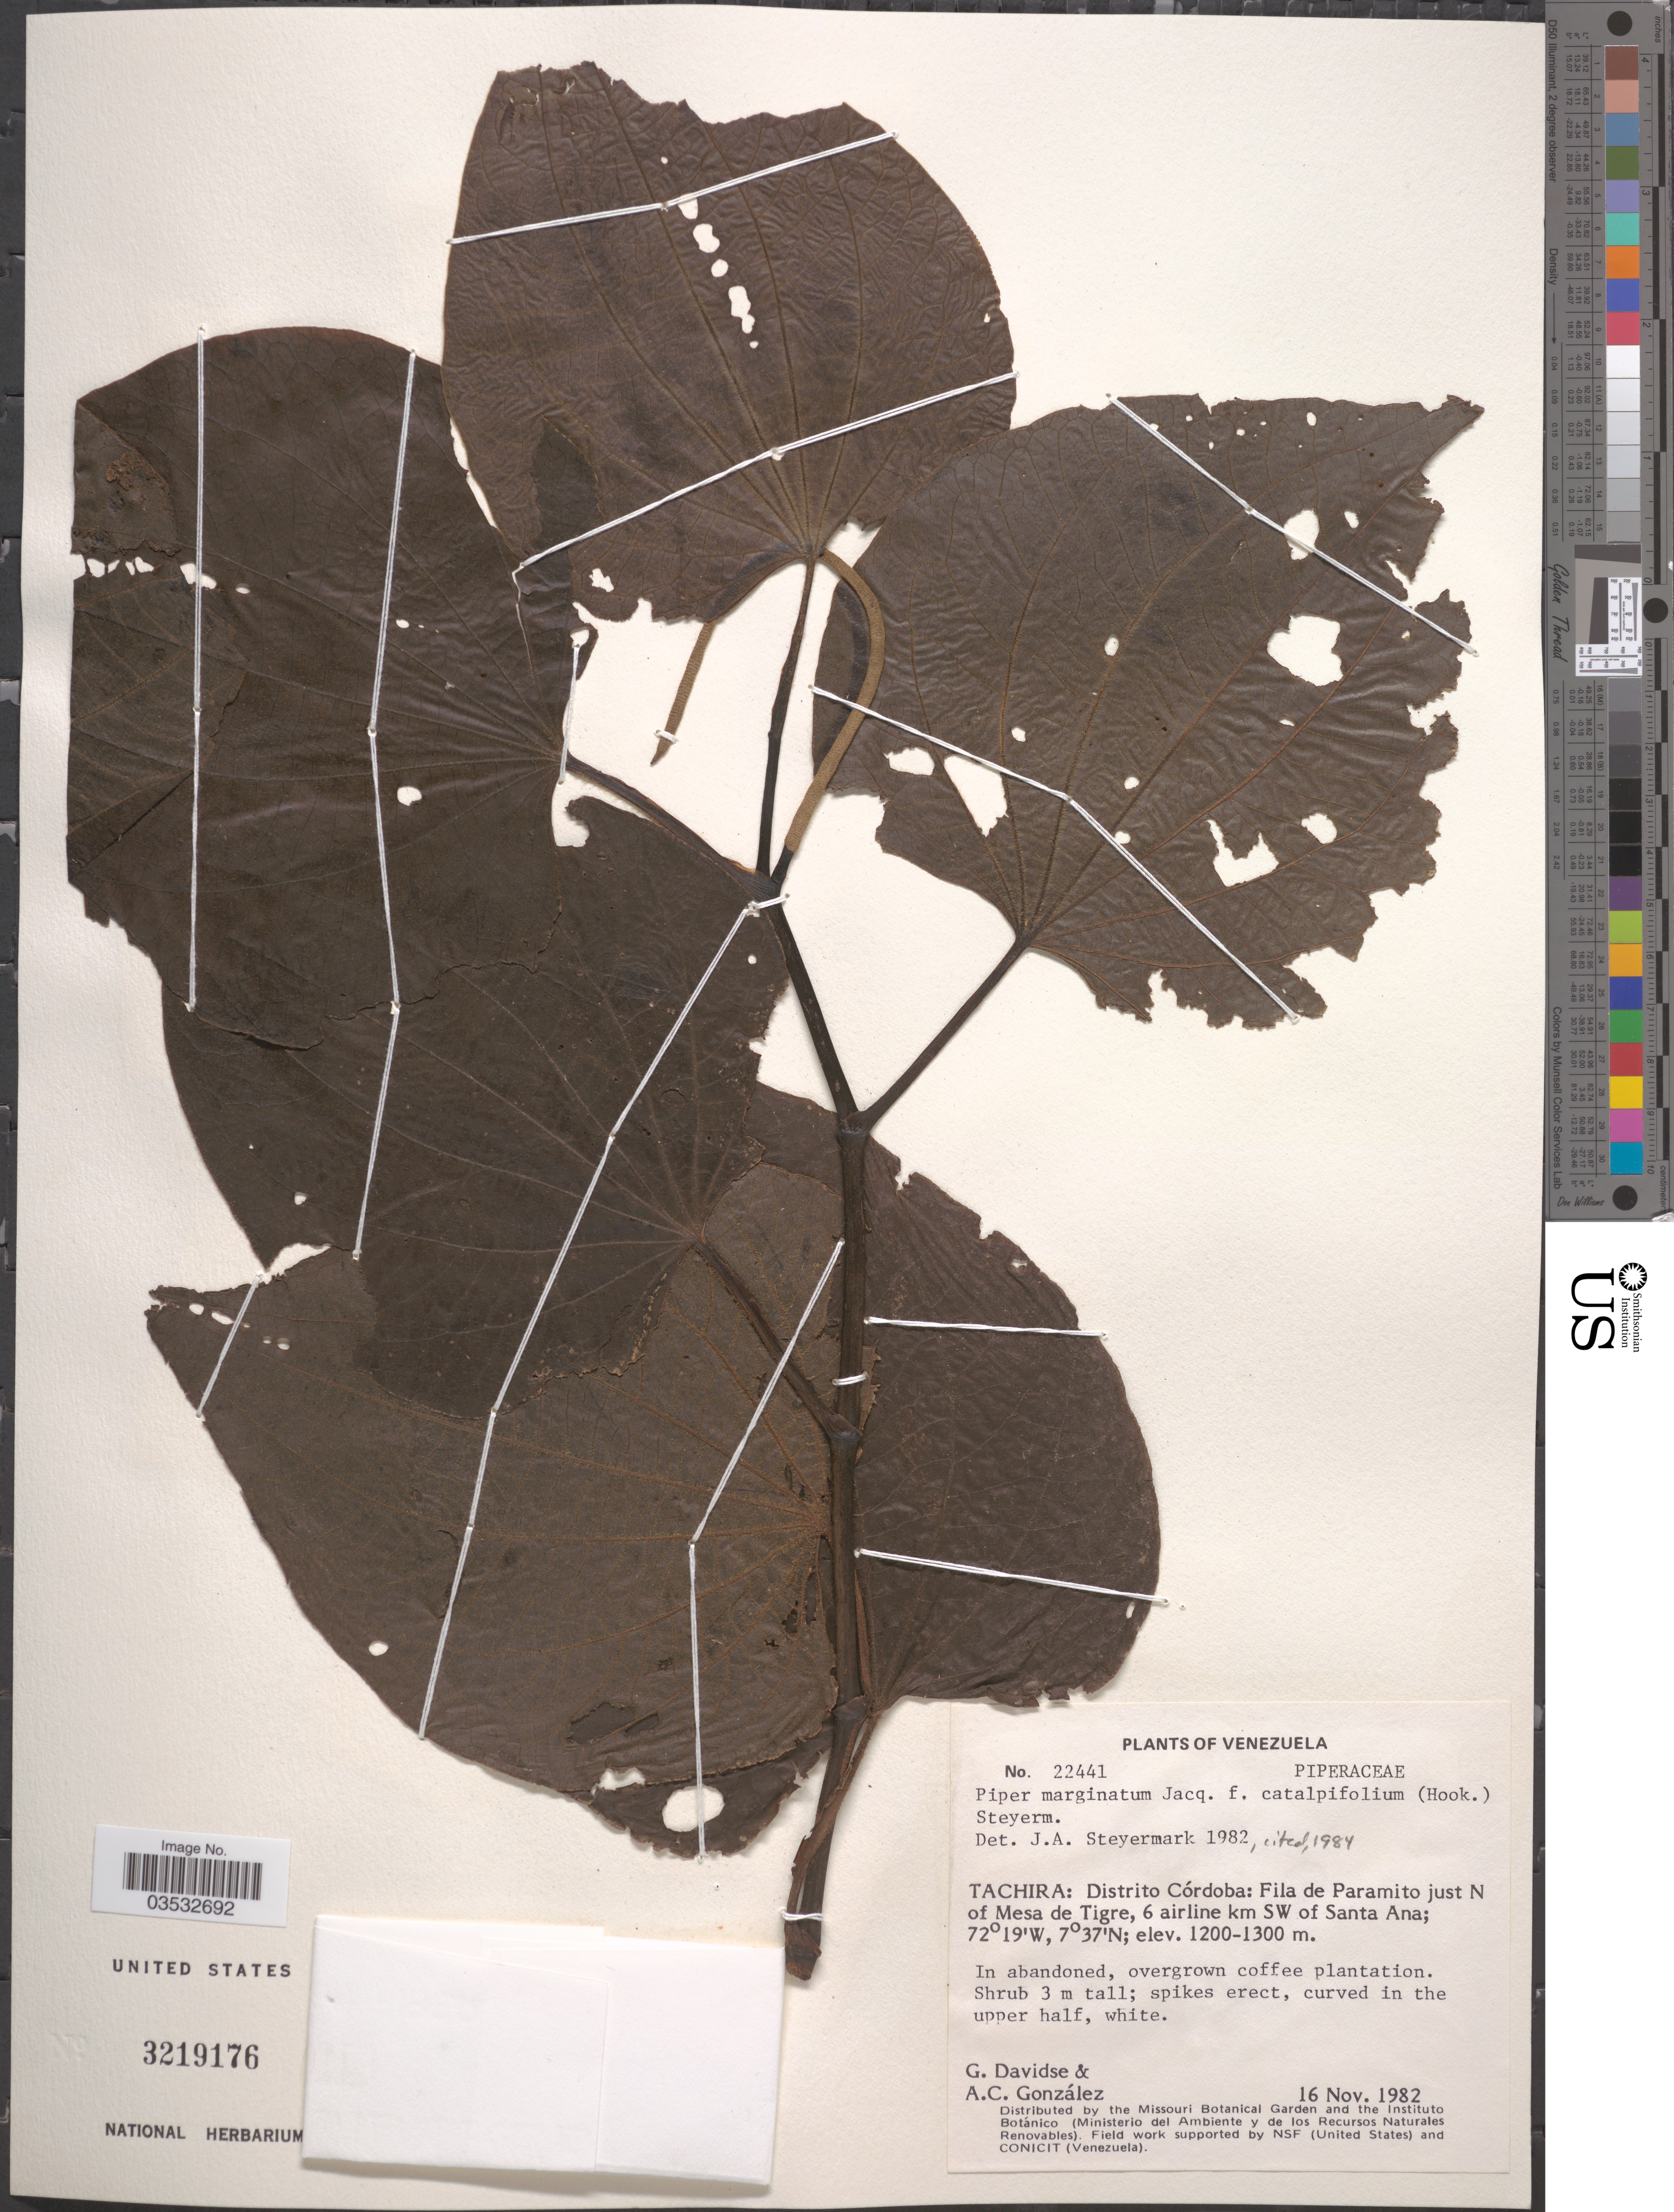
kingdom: Plantae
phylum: Tracheophyta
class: Magnoliopsida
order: Piperales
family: Piperaceae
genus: Piper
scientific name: Piper marginatum f. catalpifolium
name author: (Kunth) Steyerm.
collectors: G. Davidse & A. C. González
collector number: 22441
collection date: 1982-11-16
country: Venezuela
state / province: Tachira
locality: Distrito Córdoba: Fila de Paramito just N of Mesa de Tigre, 6 airline km SW of Santa Ana.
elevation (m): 1200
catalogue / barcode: US 3219176